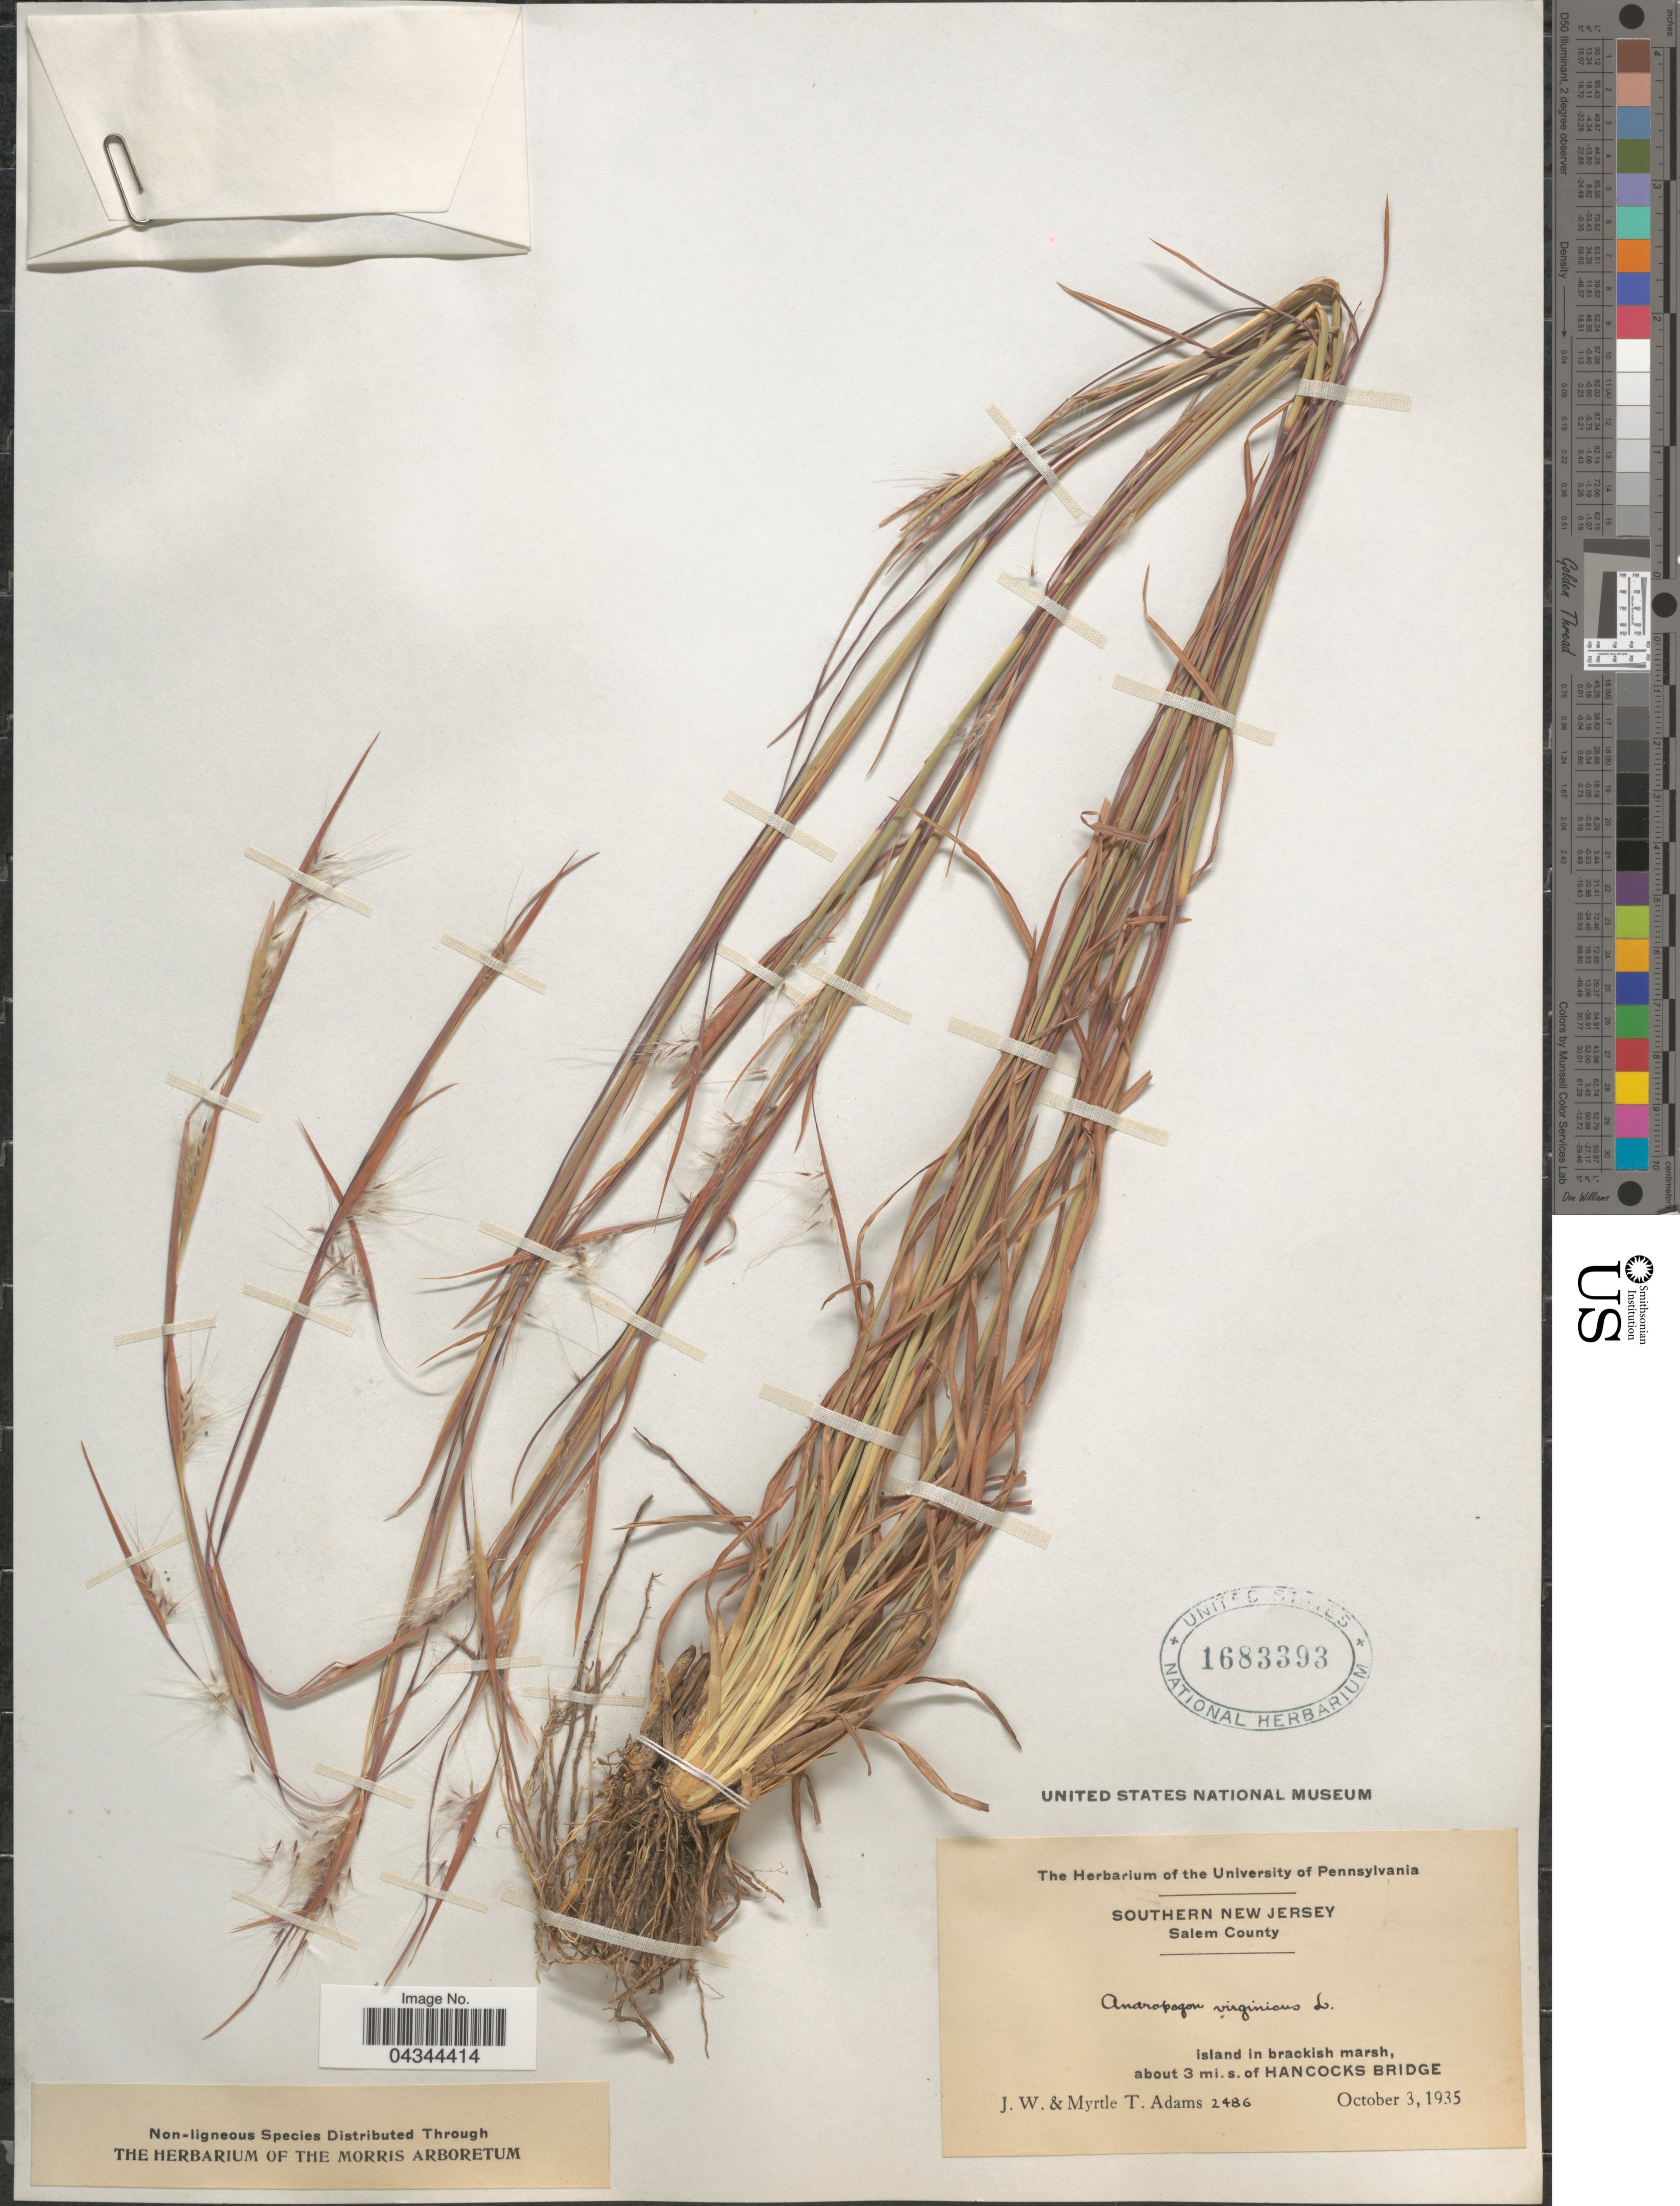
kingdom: Plantae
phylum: Tracheophyta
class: Liliopsida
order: Poales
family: Poaceae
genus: Andropogon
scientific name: Andropogon virginicus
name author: L.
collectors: J. Myrtle & T. Adams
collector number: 1486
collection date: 1935-10-03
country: United States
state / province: New Jersey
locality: Southern New Jersey. Salem County. Island in brackish marsh, about 3 mi. s. of Hancocks Bridge.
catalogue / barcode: US 1683393